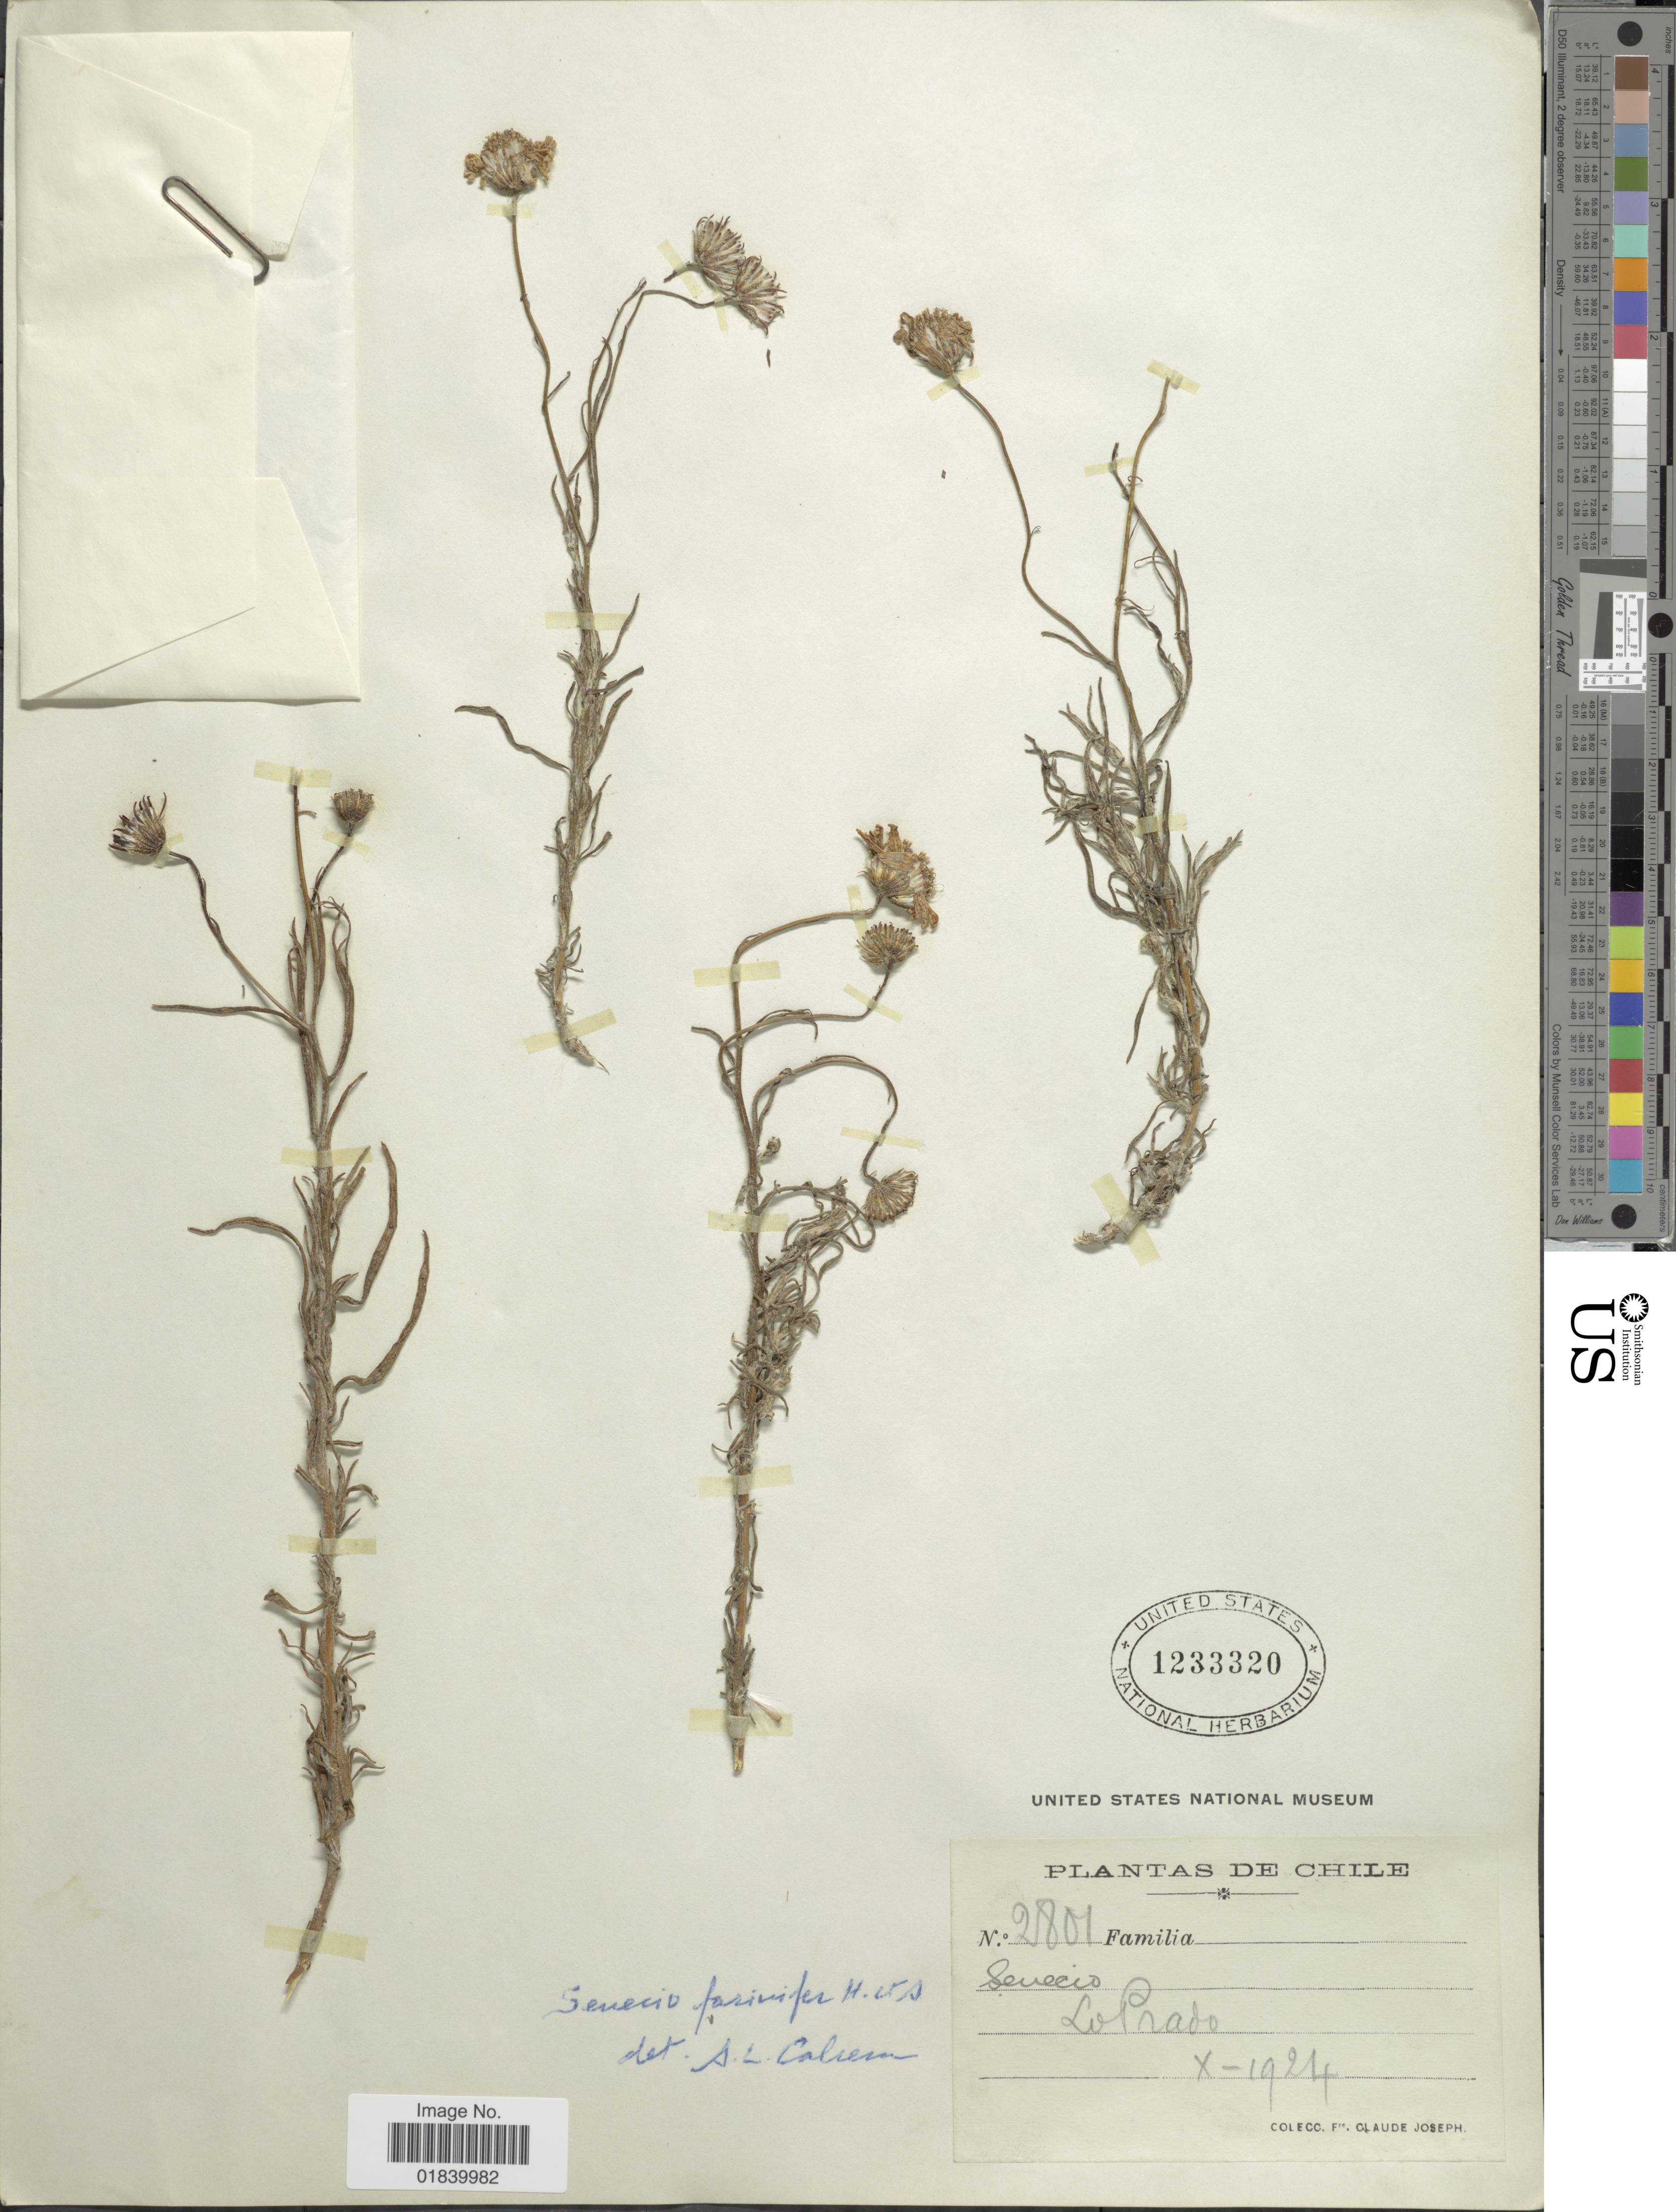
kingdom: Plantae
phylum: Tracheophyta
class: Magnoliopsida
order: Asterales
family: Asteraceae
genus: Senecio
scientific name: Senecio farinifer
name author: Hook. & Arn.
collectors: Bro. Claude-Joseph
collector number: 2801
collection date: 1924-10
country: Chile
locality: Lo Prado.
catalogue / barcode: US 1233320